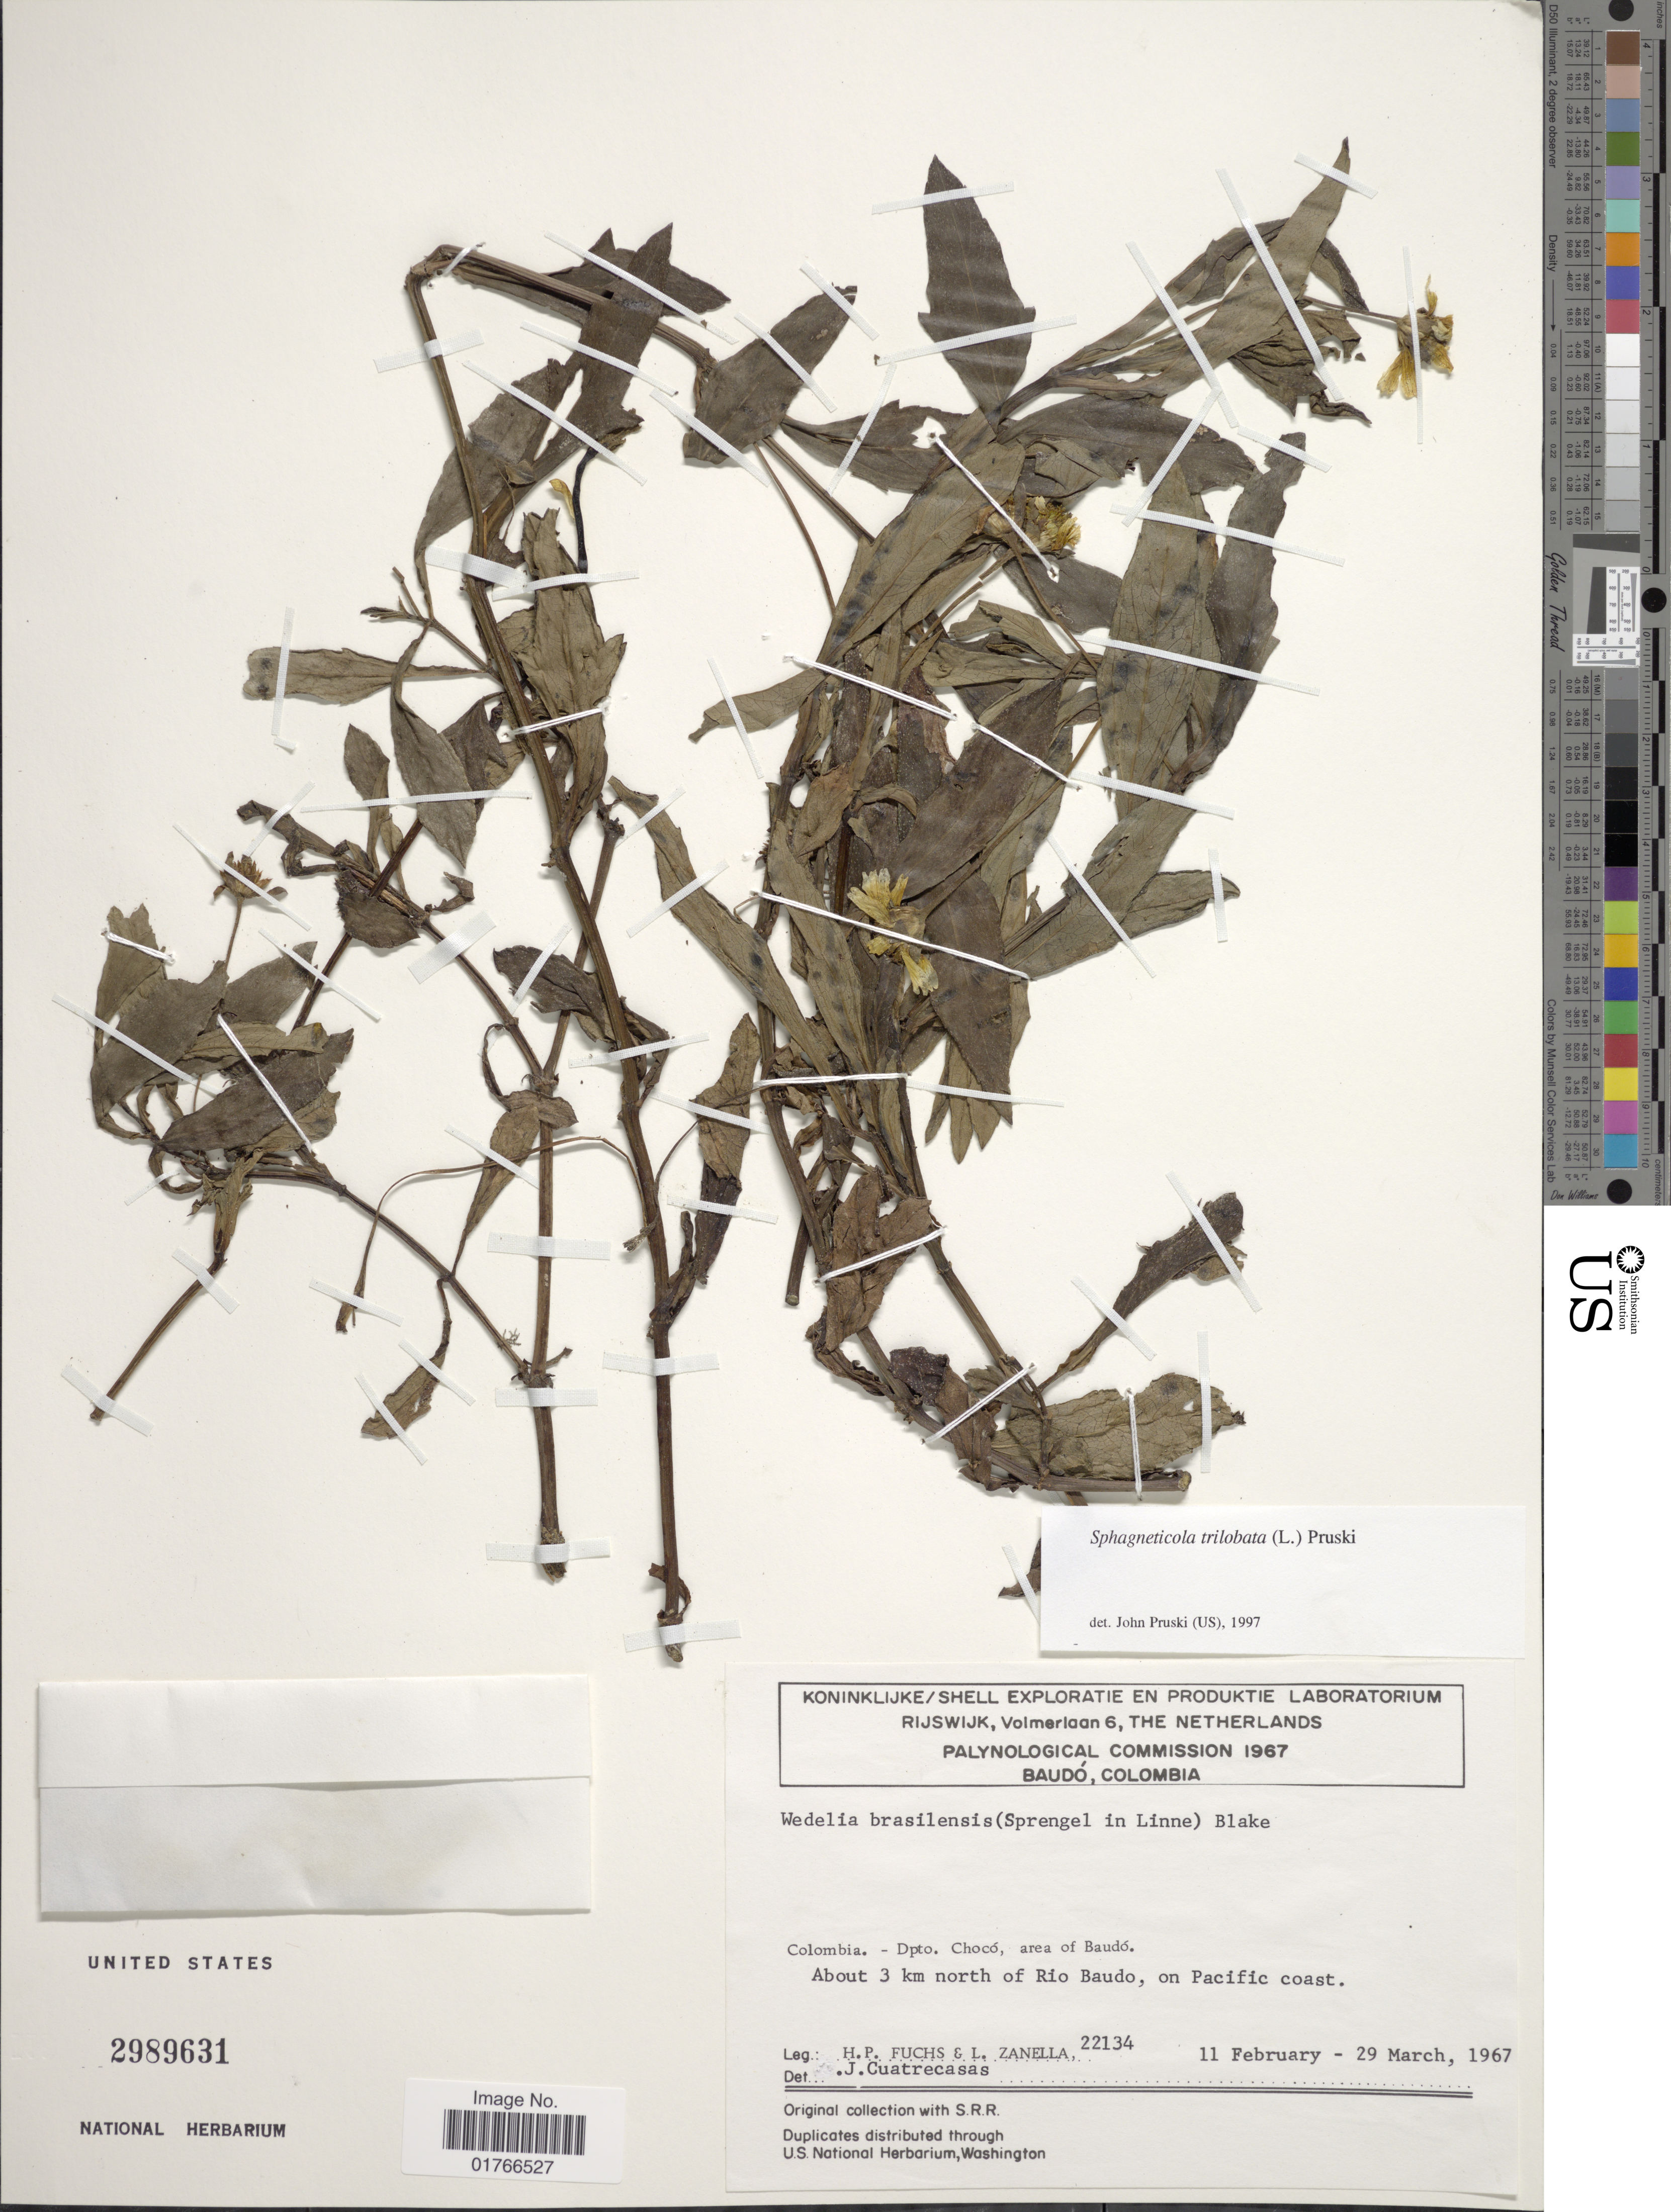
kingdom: Plantae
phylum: Tracheophyta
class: Magnoliopsida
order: Asterales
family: Asteraceae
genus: Sphagneticola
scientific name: Sphagneticola trilobata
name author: (L.) Pruski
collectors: H. P. Fuchs & L. Zanella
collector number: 22134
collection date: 1967-02-11/1967-03-29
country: Colombia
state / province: Chocó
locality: Area of Baudo, about 3 km north of Rio Baudo, on Pacific Coast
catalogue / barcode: US 2989631